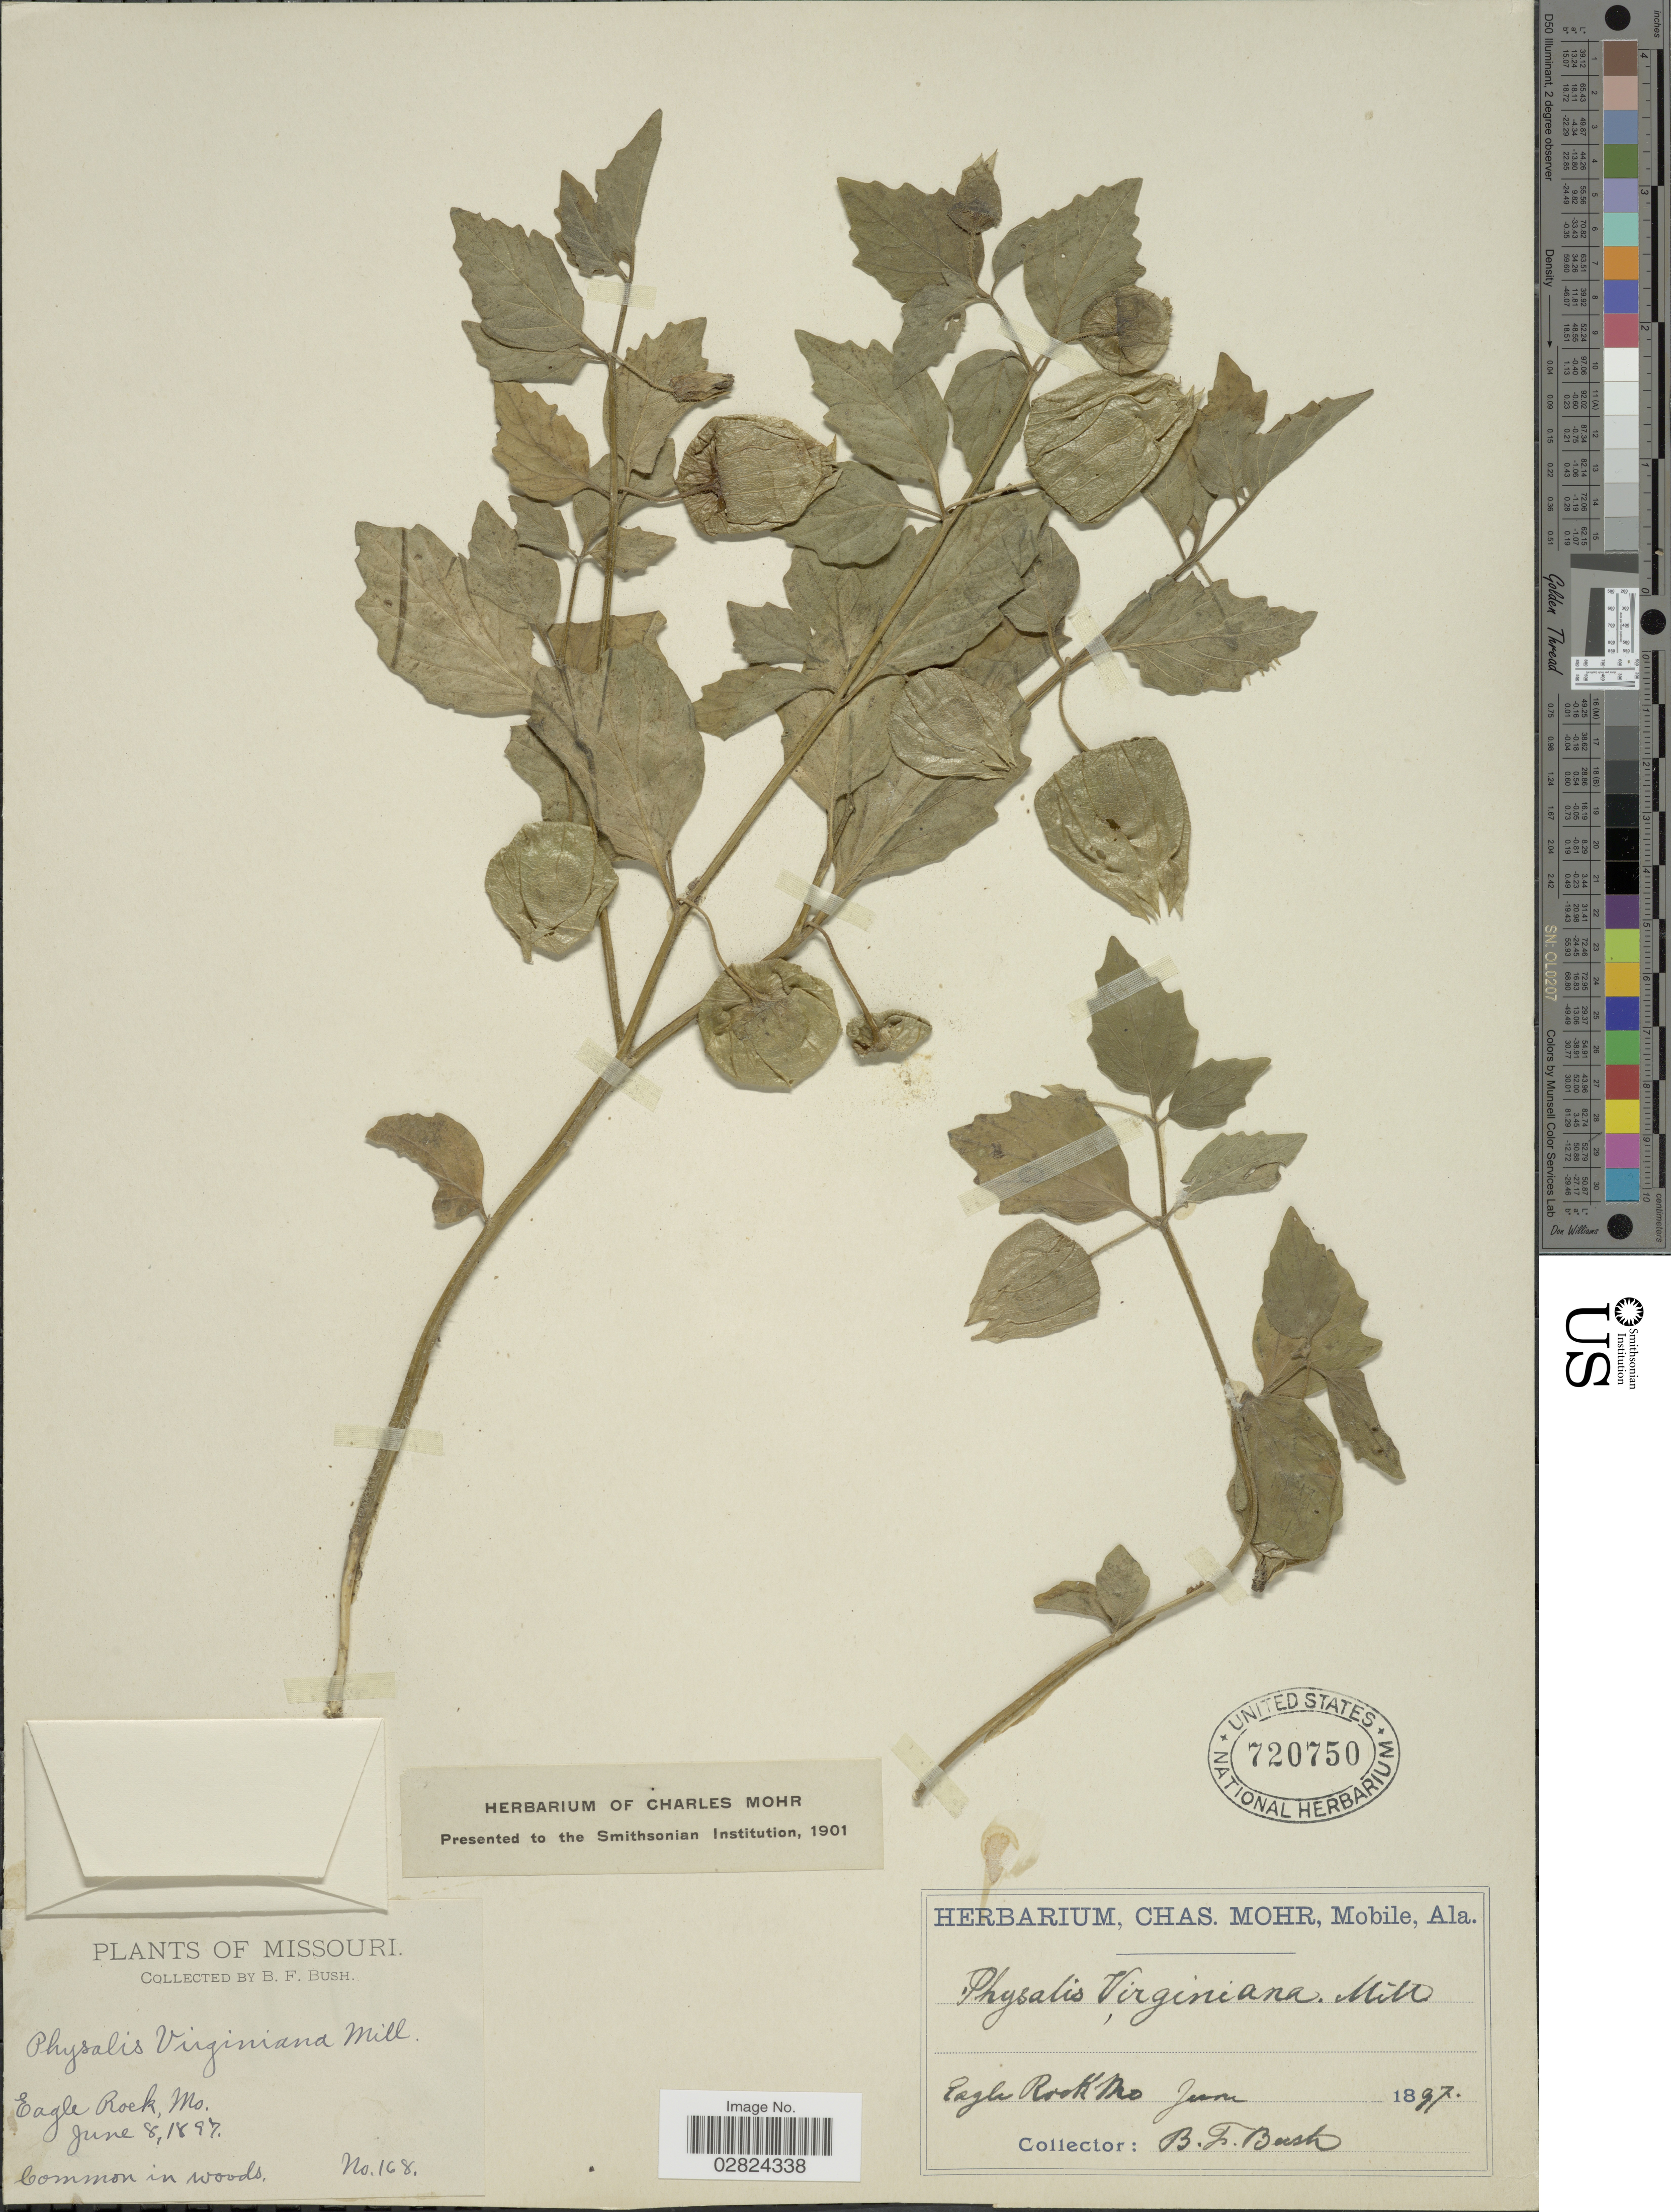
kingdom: Plantae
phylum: Tracheophyta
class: Magnoliopsida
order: Solanales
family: Solanaceae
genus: Physalis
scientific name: Physalis virginiana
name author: Mill.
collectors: B. F. Bush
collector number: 168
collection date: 1897-06-08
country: United States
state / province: Missouri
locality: Eagle Rock, Mo.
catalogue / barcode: US 720750